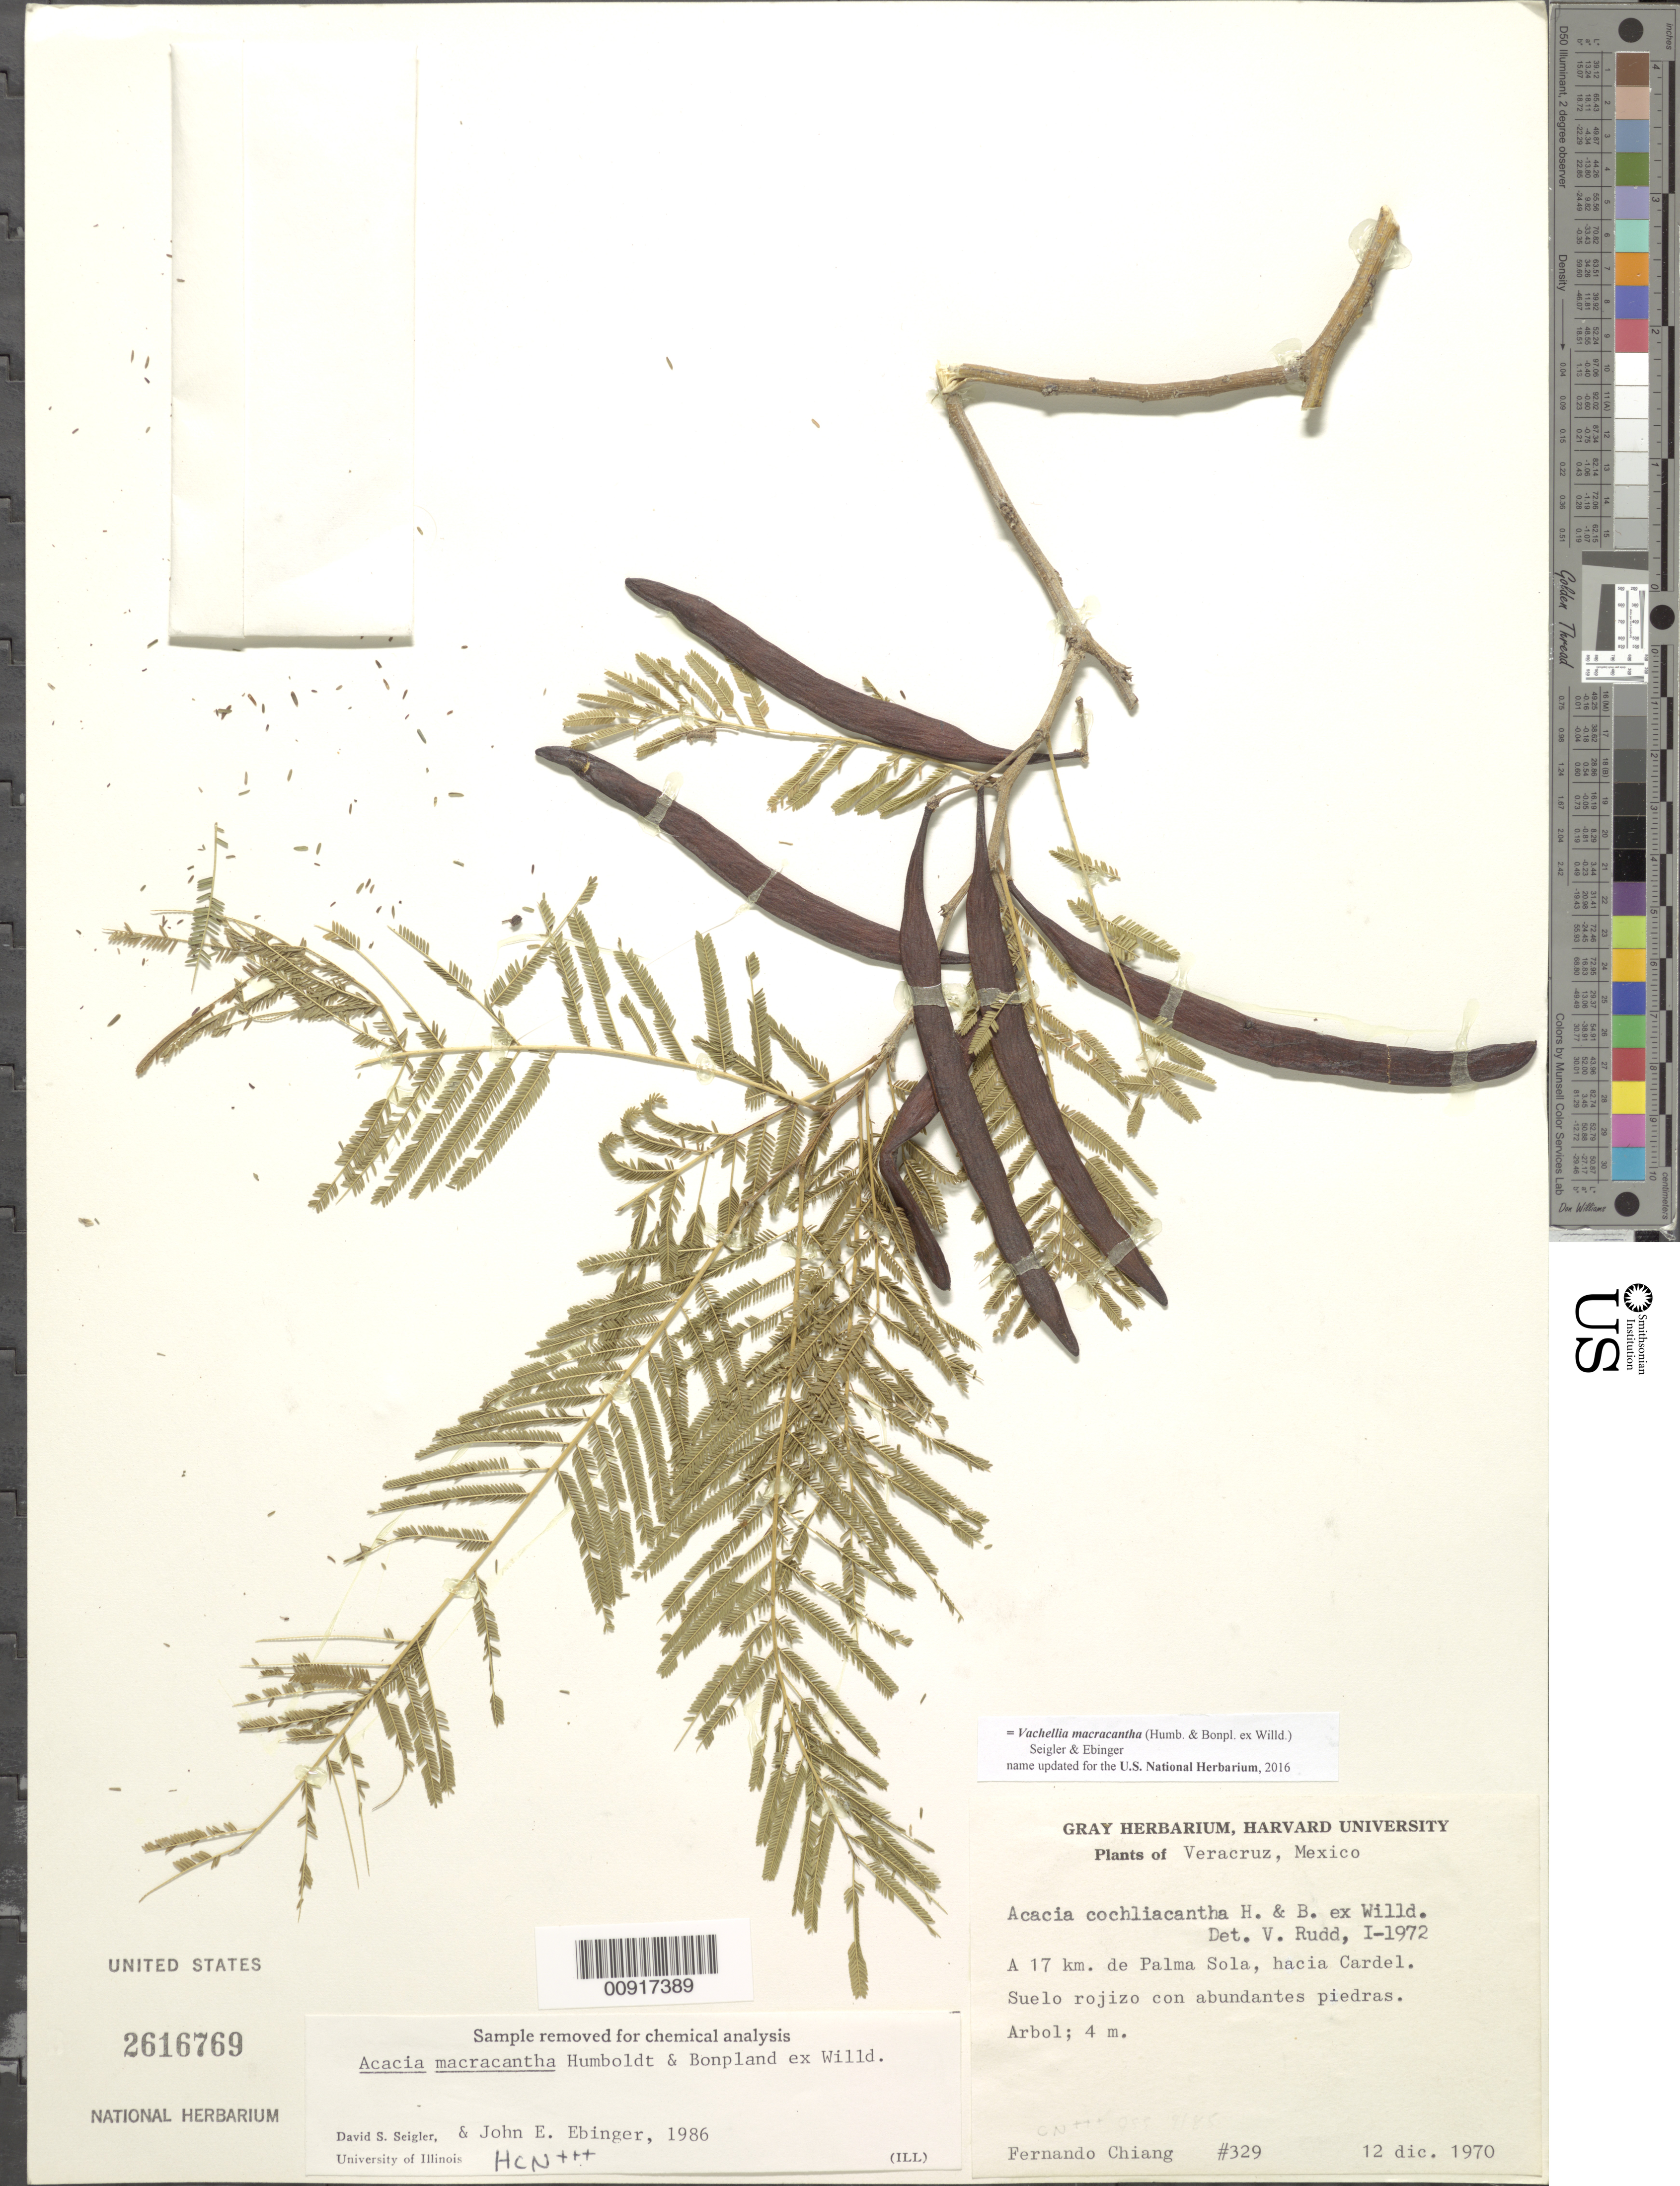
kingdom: Plantae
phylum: Tracheophyta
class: Magnoliopsida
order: Fabales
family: Fabaceae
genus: Vachellia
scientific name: Vachellia macracantha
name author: (Humb. & Bonpl. ex Willd.) Seigler & Ebinger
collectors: F. Chiang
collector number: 329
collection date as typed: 12 Dec 1970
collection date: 1970-12-12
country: Mexico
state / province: Veracruz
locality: A 17 km. de Palma Sola, hacia Cardel.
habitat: Suelo rojizo con abundantes piedras.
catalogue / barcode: US 2616769